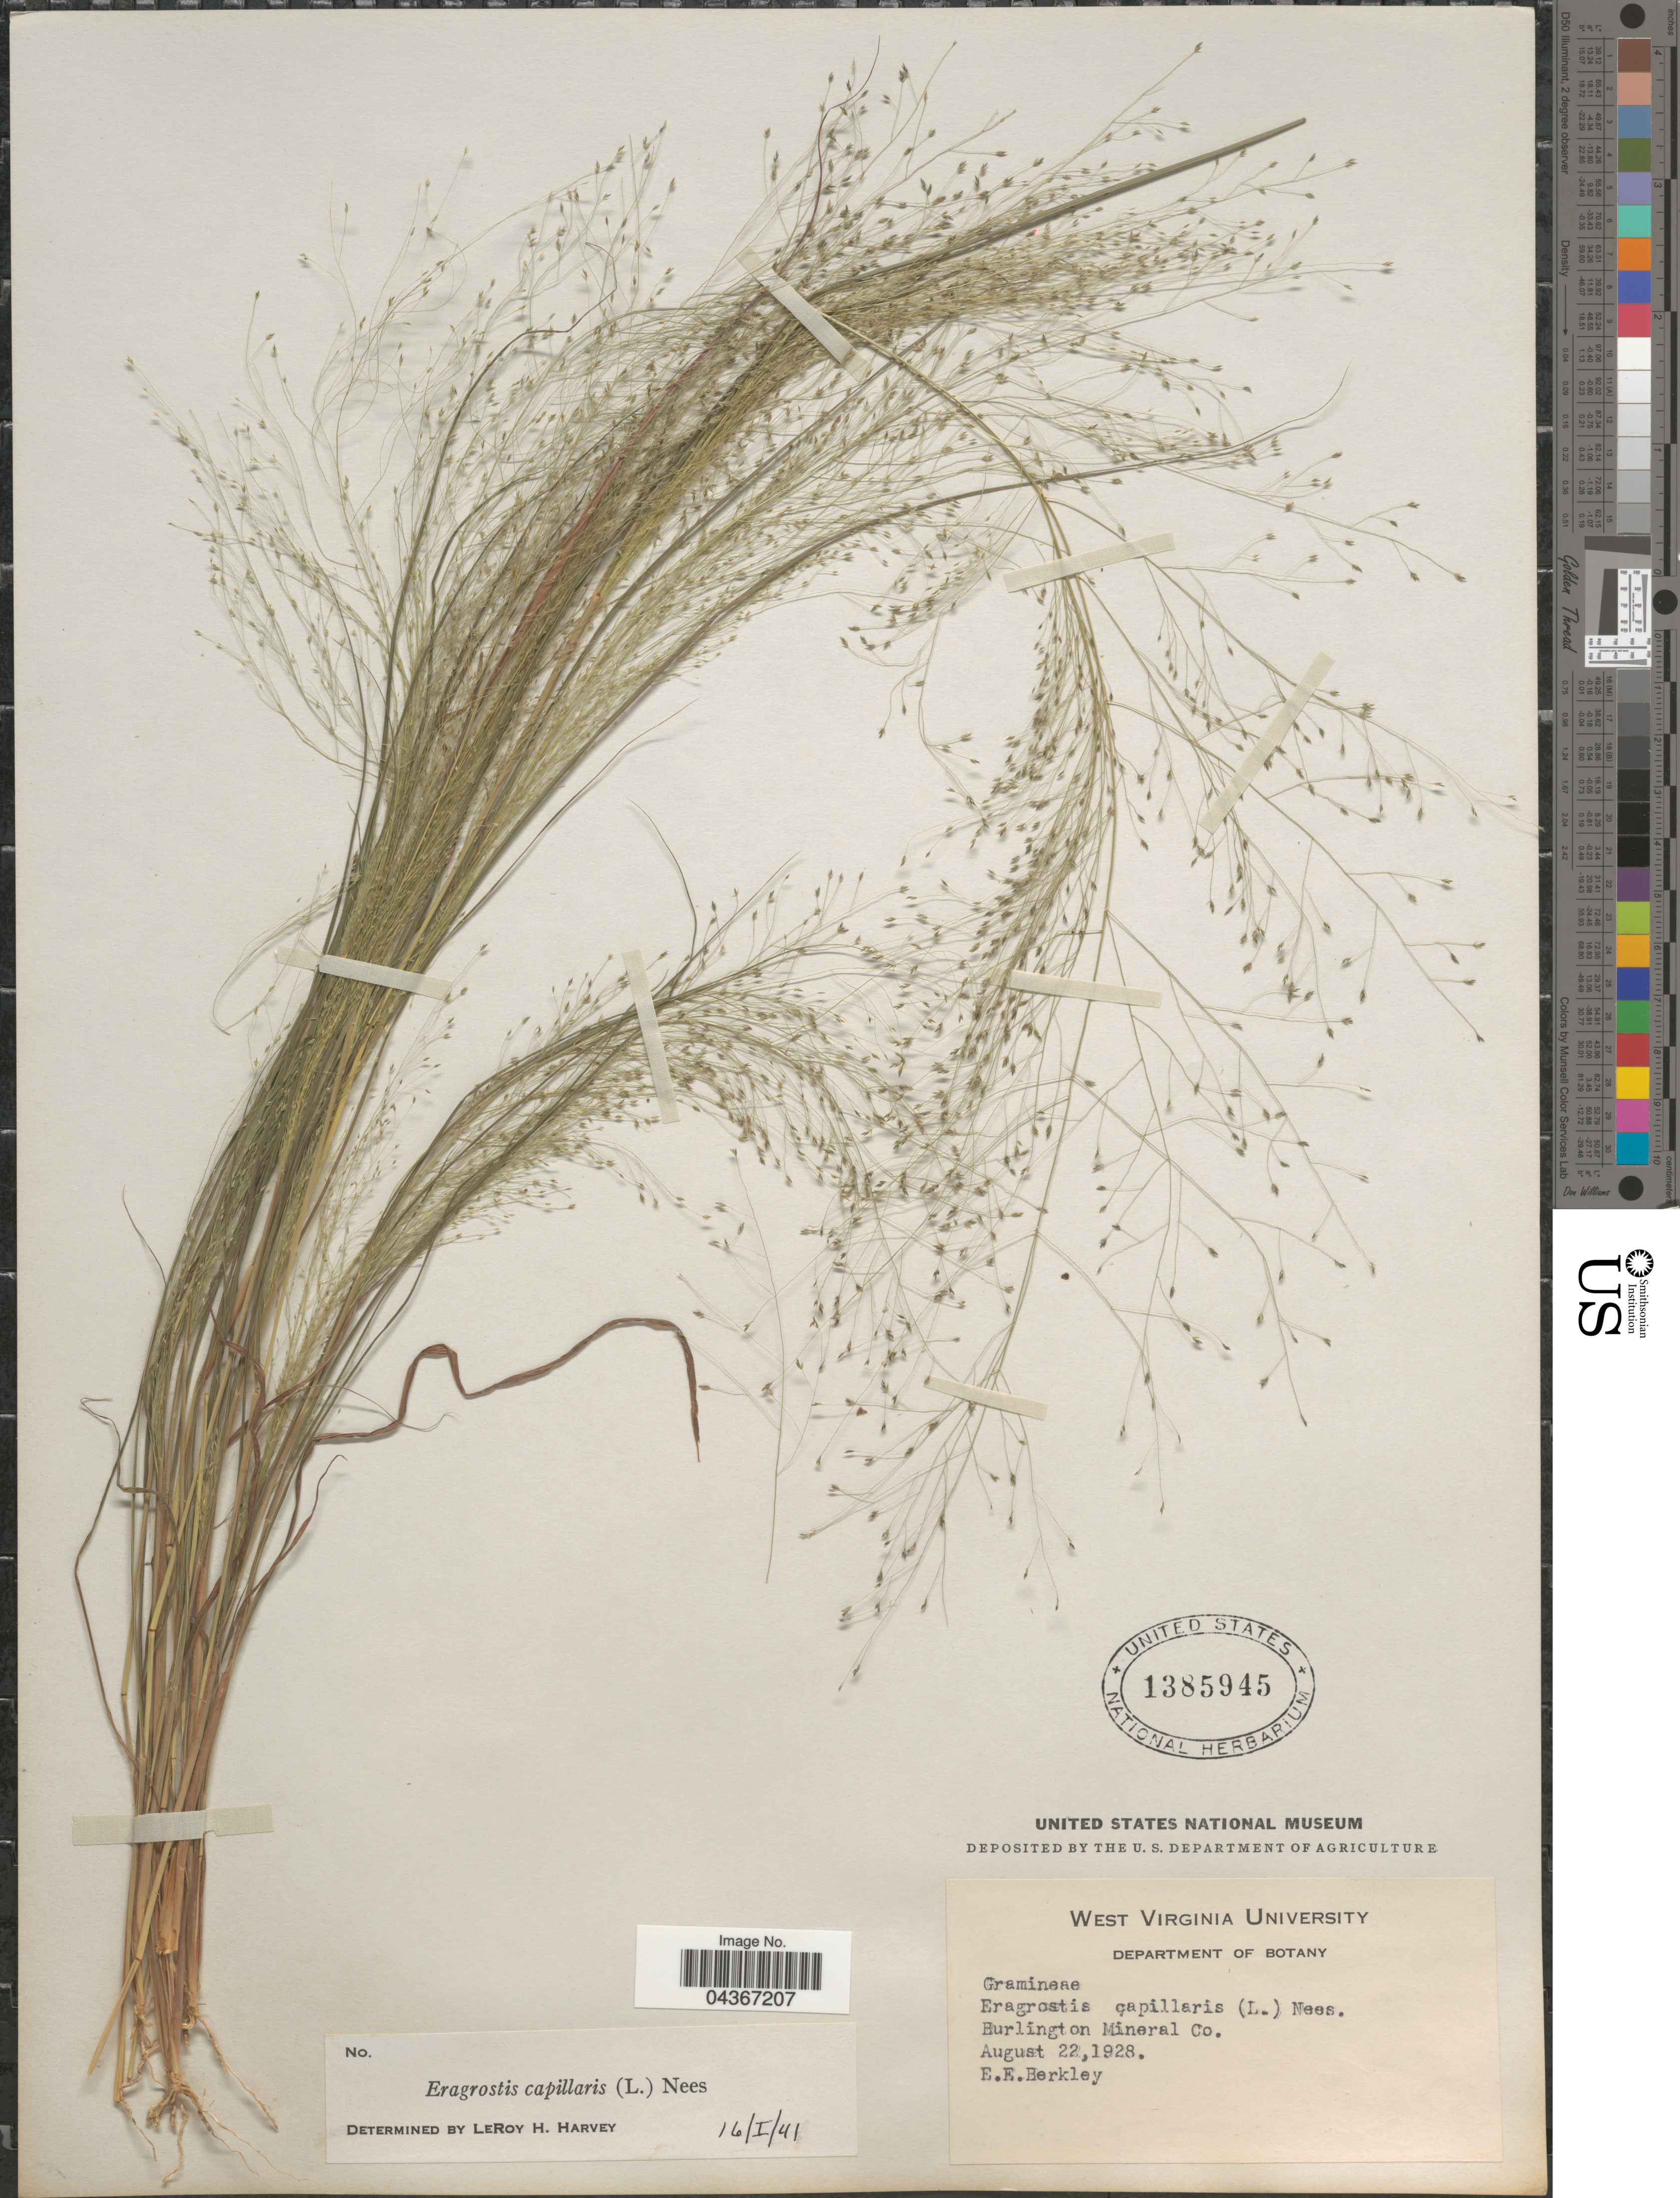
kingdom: Plantae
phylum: Tracheophyta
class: Liliopsida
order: Poales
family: Poaceae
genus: Eragrostis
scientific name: Eragrostis capillaris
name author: (L.) Nees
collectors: E. Berkley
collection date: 1928-08-22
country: United States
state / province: West Virginia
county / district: Mineral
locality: Burlington Mineral Co.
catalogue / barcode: US 1385945